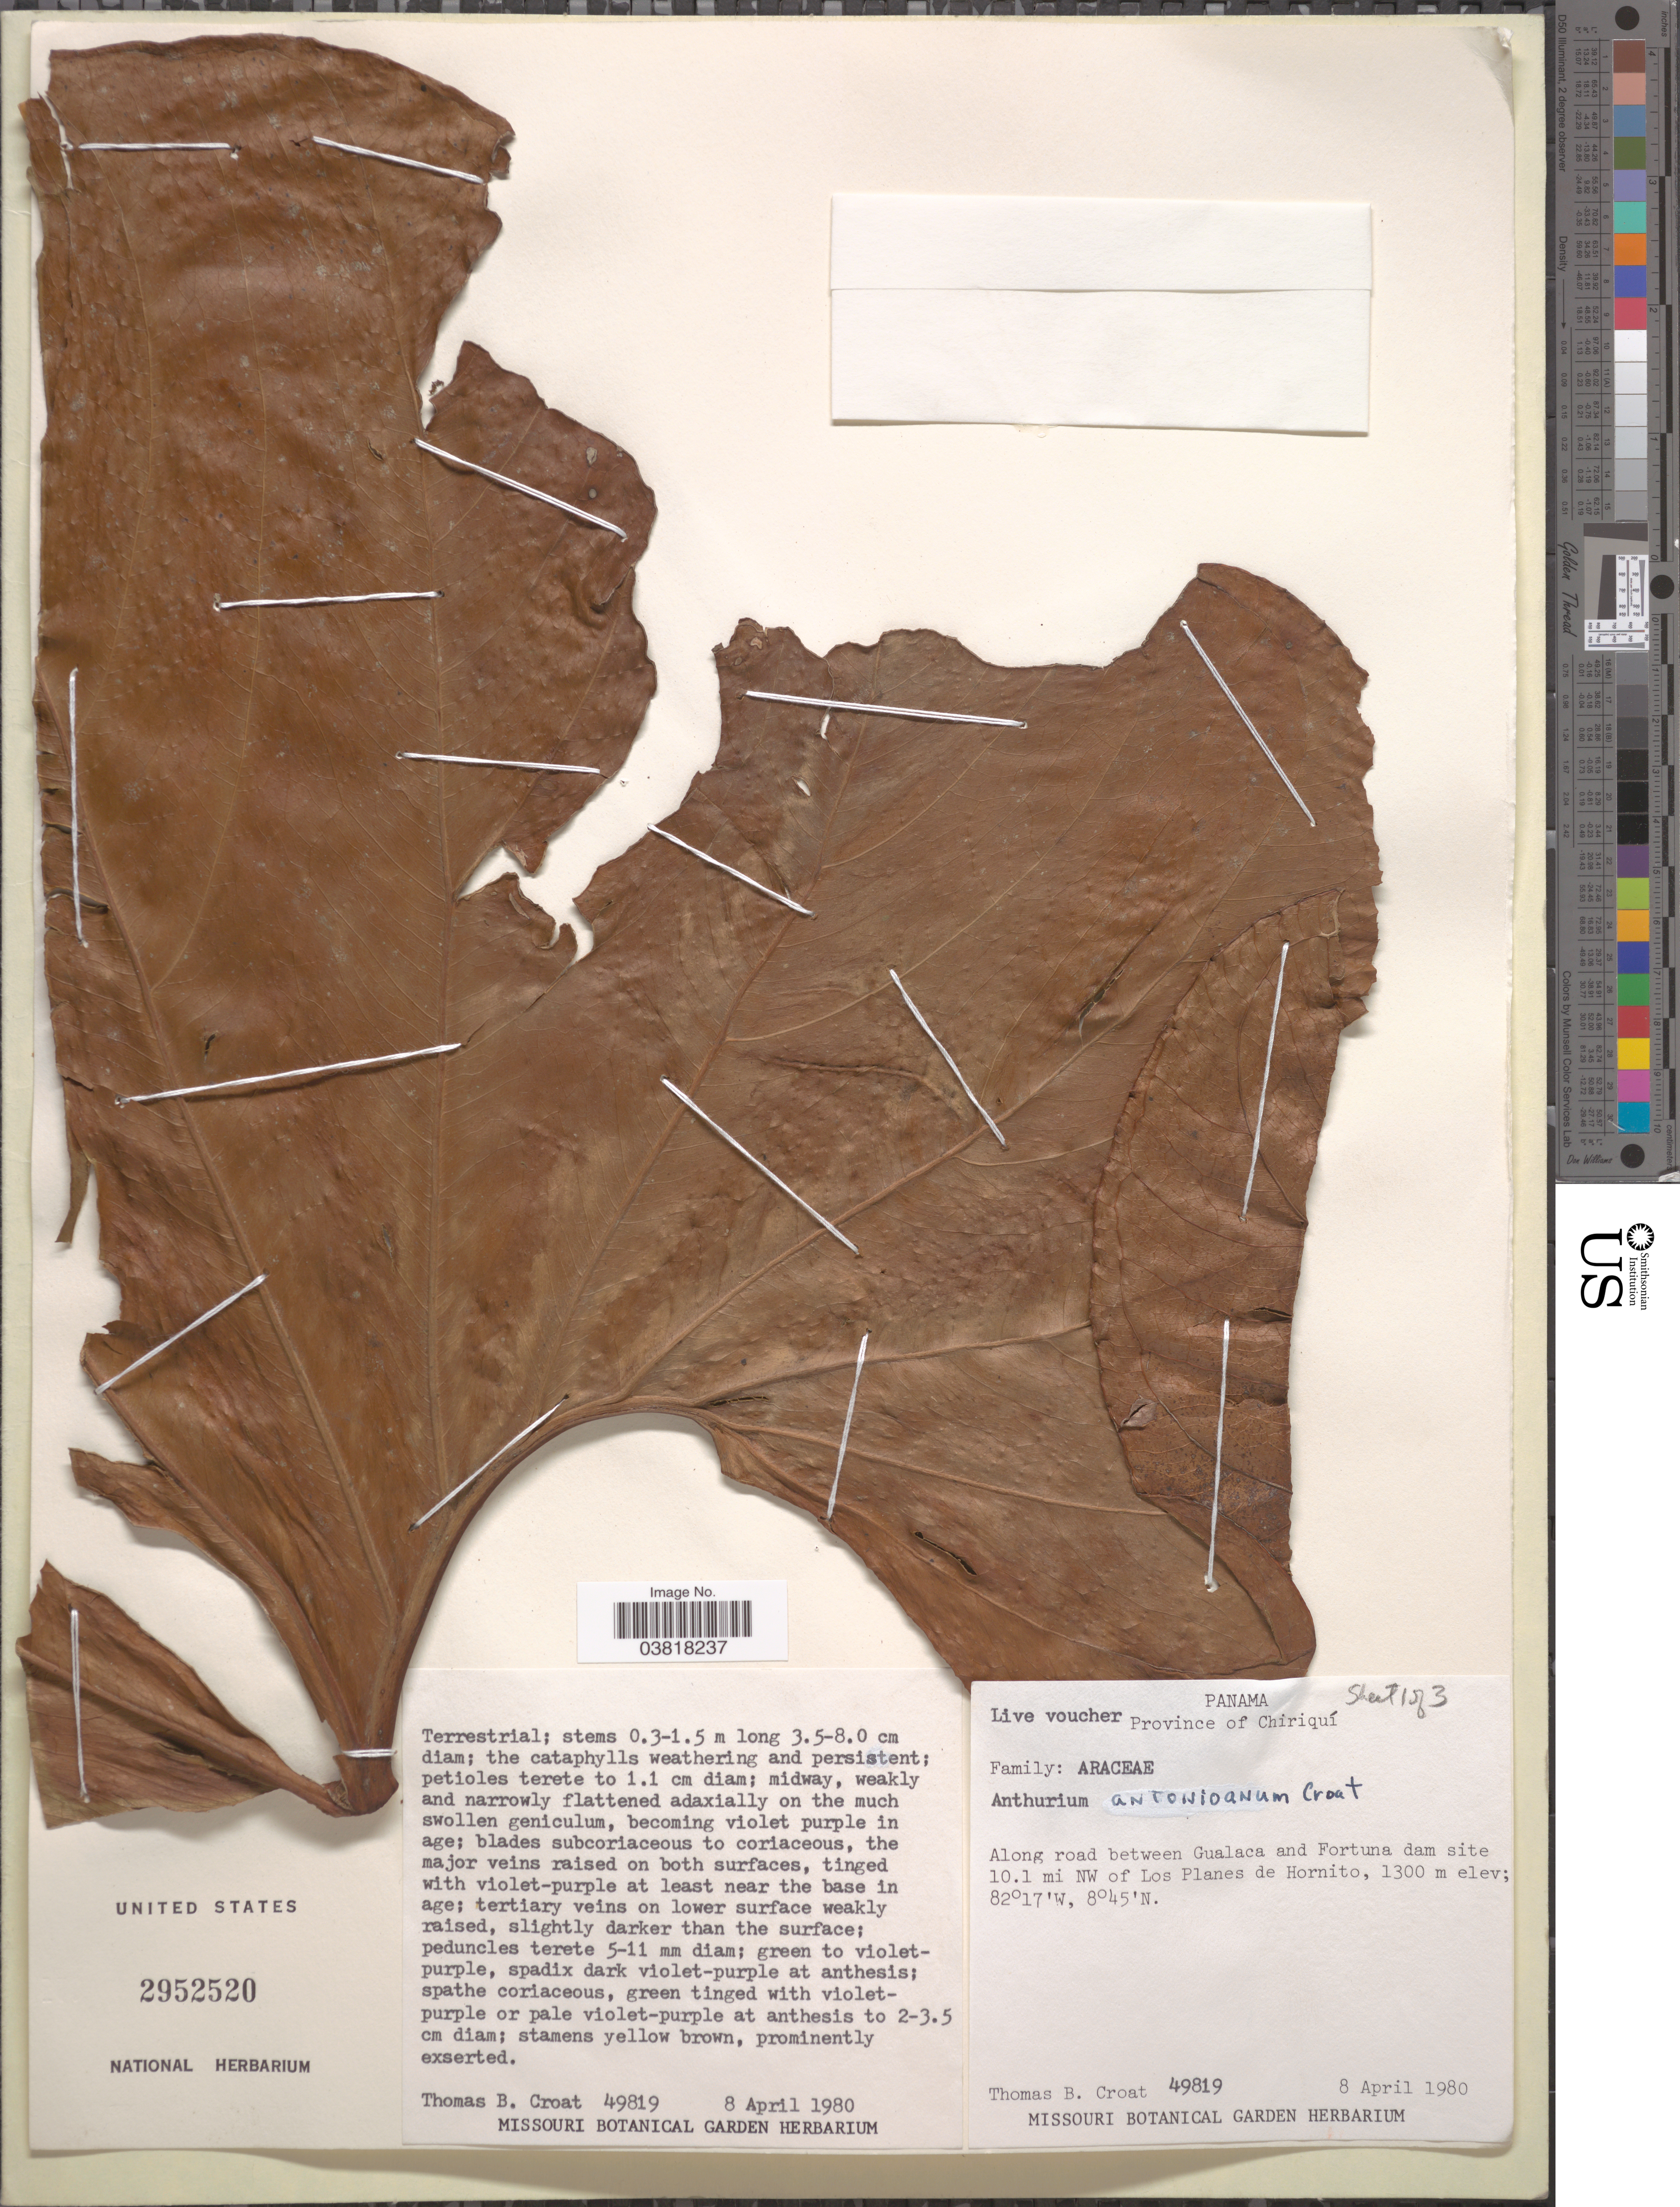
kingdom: Plantae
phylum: Tracheophyta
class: Liliopsida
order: Alismatales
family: Araceae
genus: Anthurium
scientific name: Anthurium antonioanum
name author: Croat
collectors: T. B. Croat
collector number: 49819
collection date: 1980-04-08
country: Panama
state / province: Chiriqui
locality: Along road between Gualaca and Fortuna dam site 10.1 mi NW of Los Planes de Hornito.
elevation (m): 1300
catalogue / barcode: US 2952520